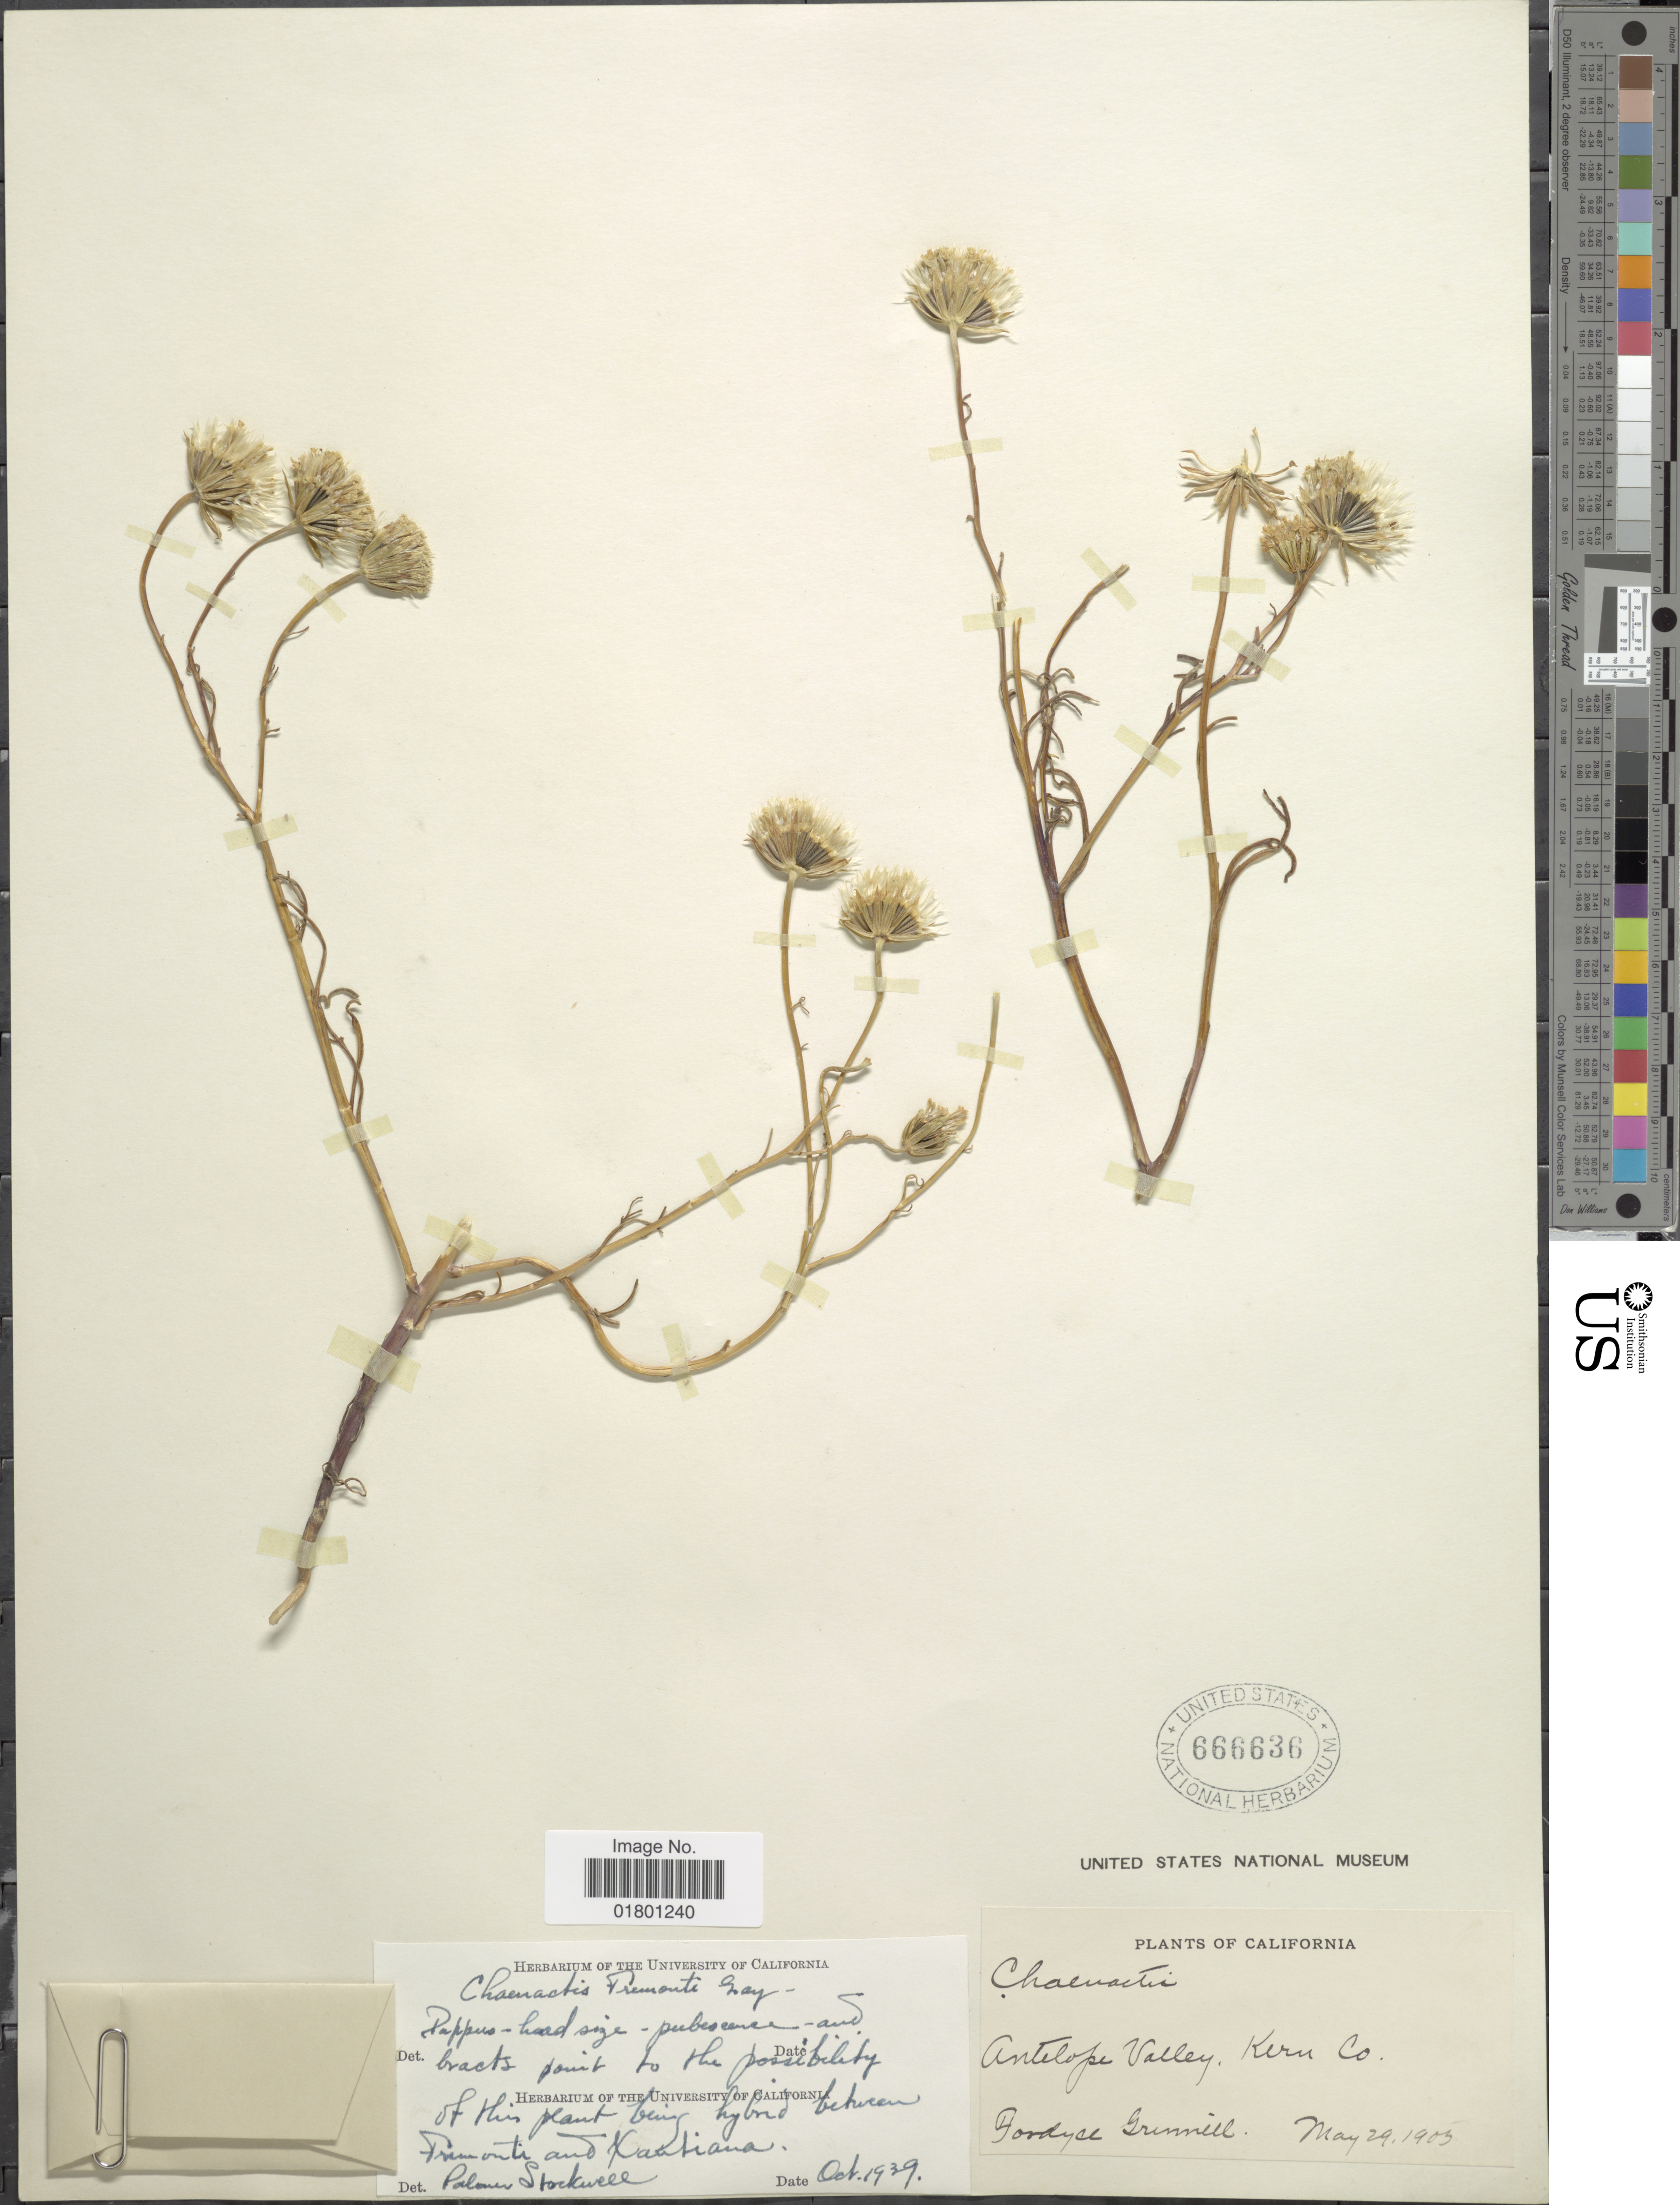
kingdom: Plantae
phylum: Tracheophyta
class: Magnoliopsida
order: Asterales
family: Asteraceae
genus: Chaenactis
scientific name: Chaenactis fremontii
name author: A. Gray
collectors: F. Grinnell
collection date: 1905-05-29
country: United States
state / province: California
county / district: Kern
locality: Antelope Valley, Kern Co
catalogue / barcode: US 666636